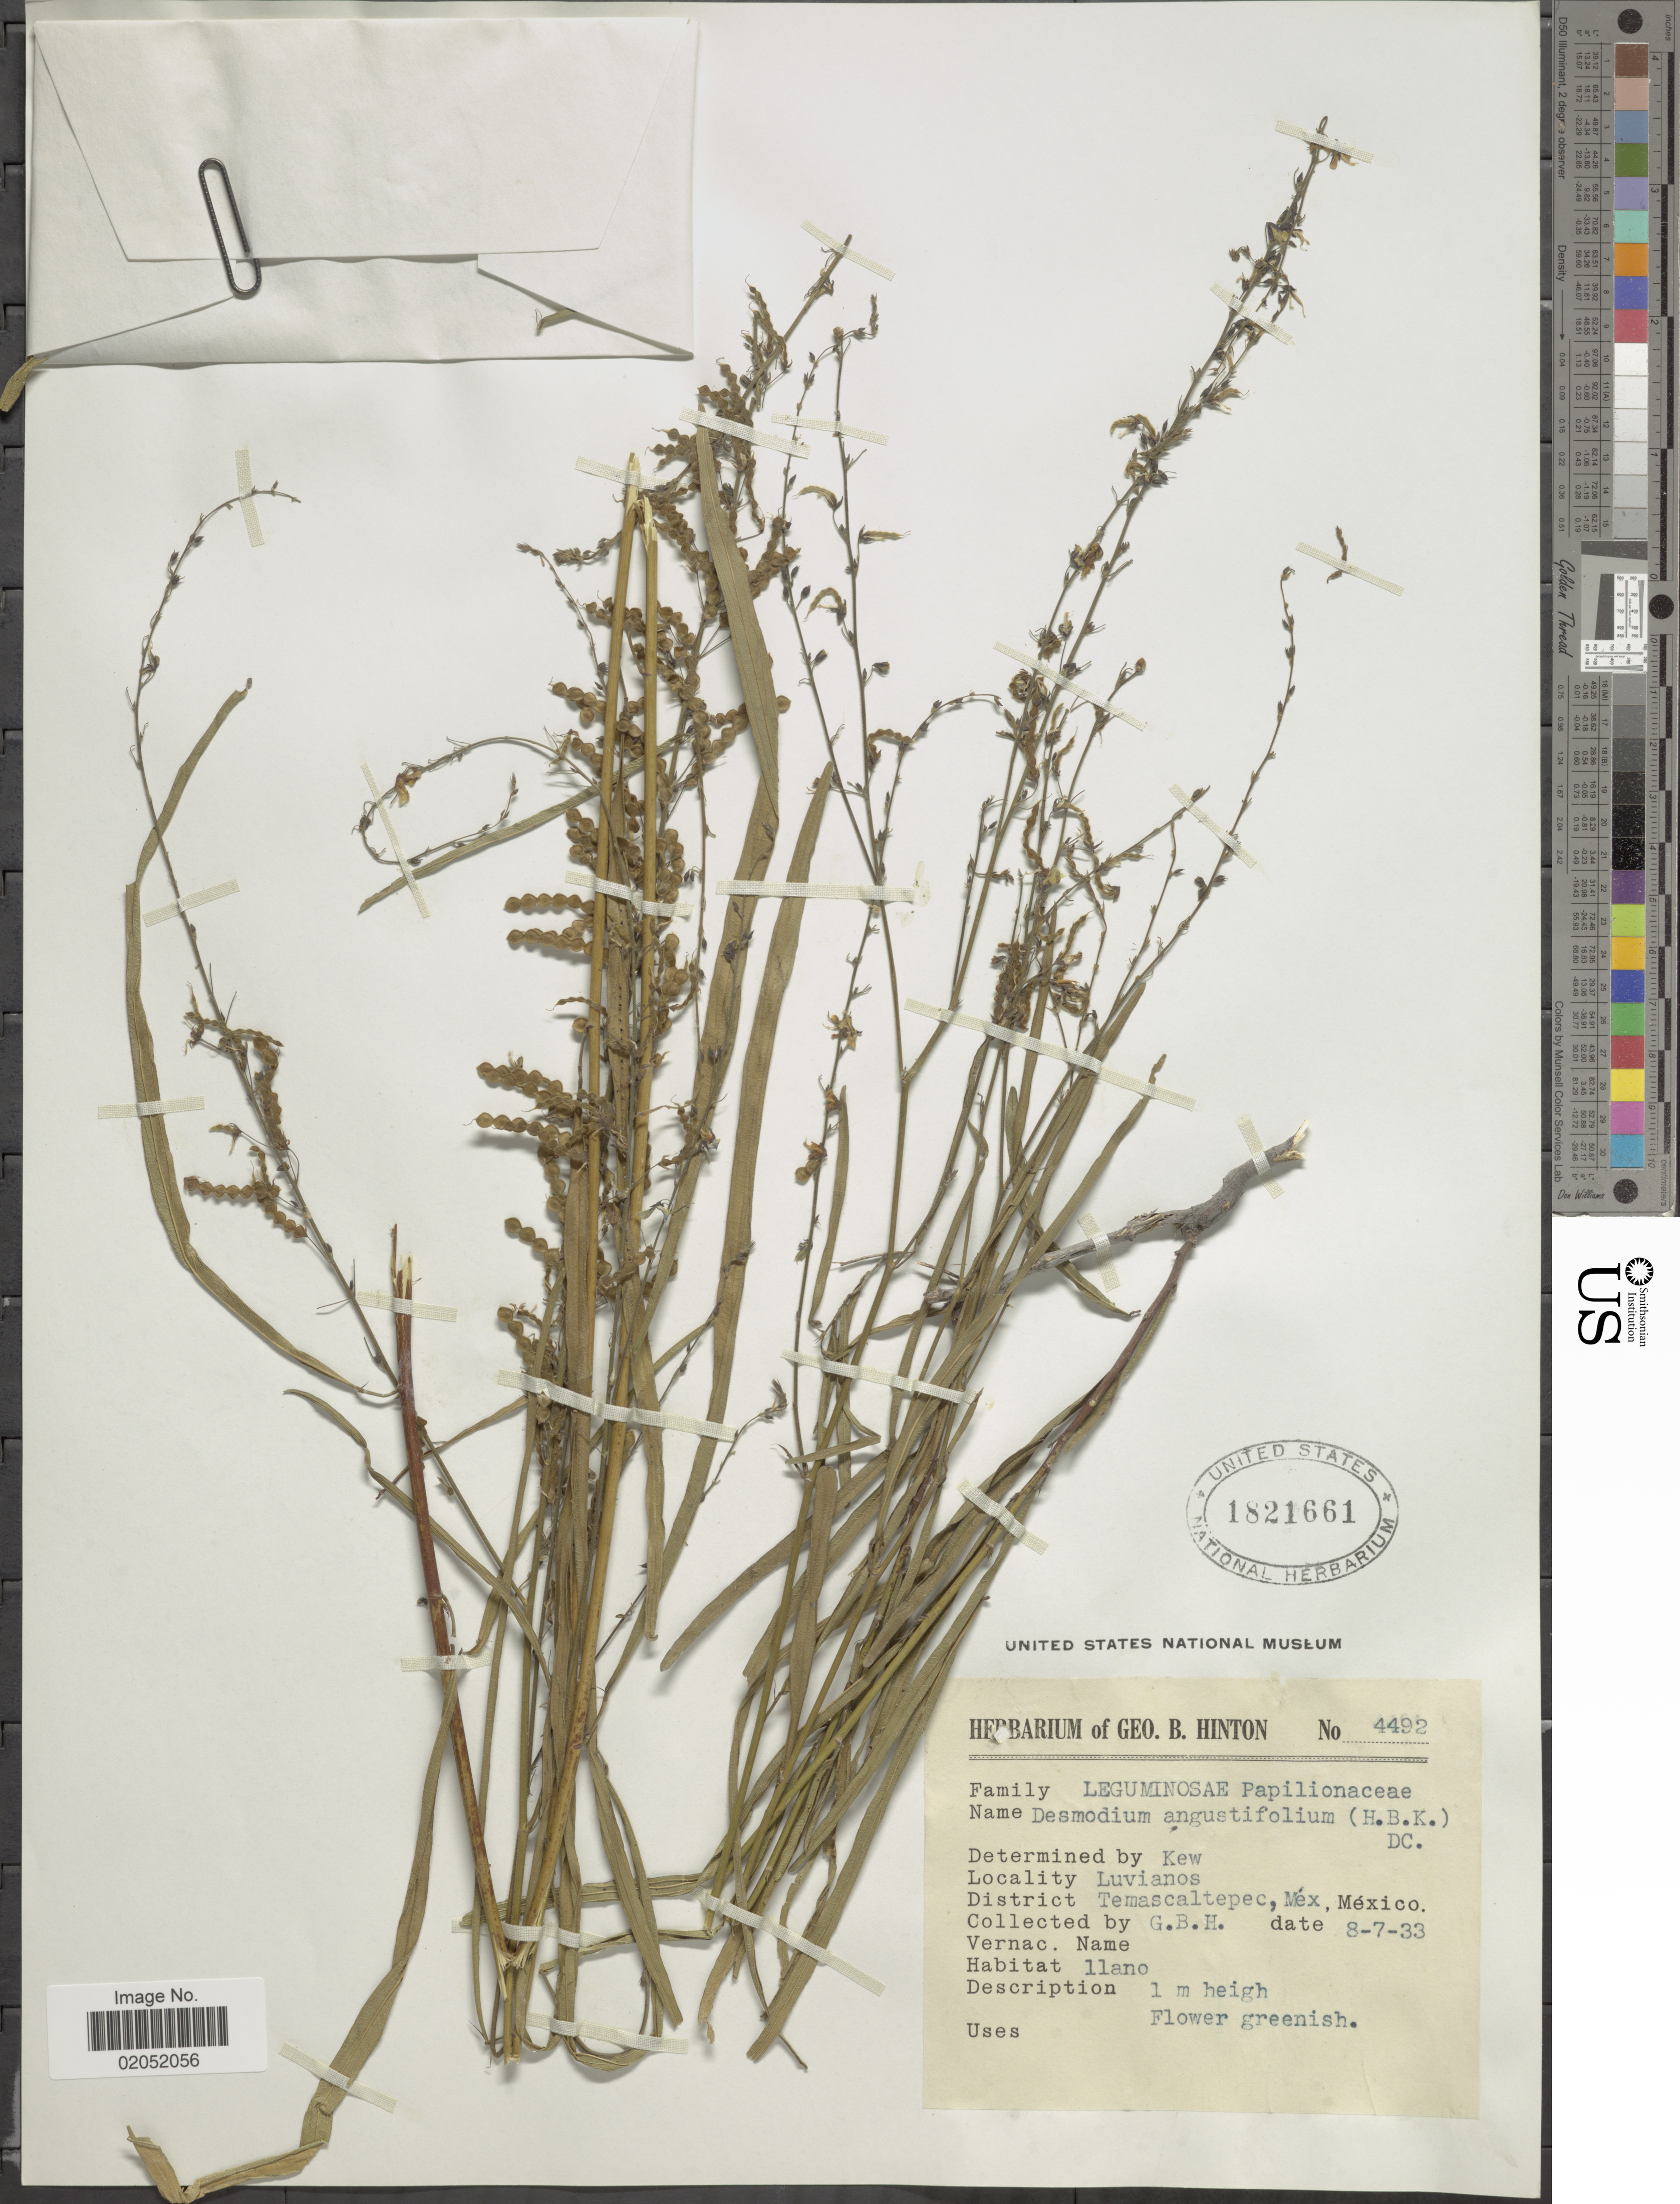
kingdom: Plantae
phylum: Tracheophyta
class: Magnoliopsida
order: Fabales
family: Fabaceae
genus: Desmodium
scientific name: Desmodium angustifolium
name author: (Kunth) DC.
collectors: G. B. Hinton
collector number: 4492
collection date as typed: Transcribed d/m/y: 8/7/33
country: Mexico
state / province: México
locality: Luvianos, District Temascaltepec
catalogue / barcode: US 1821661